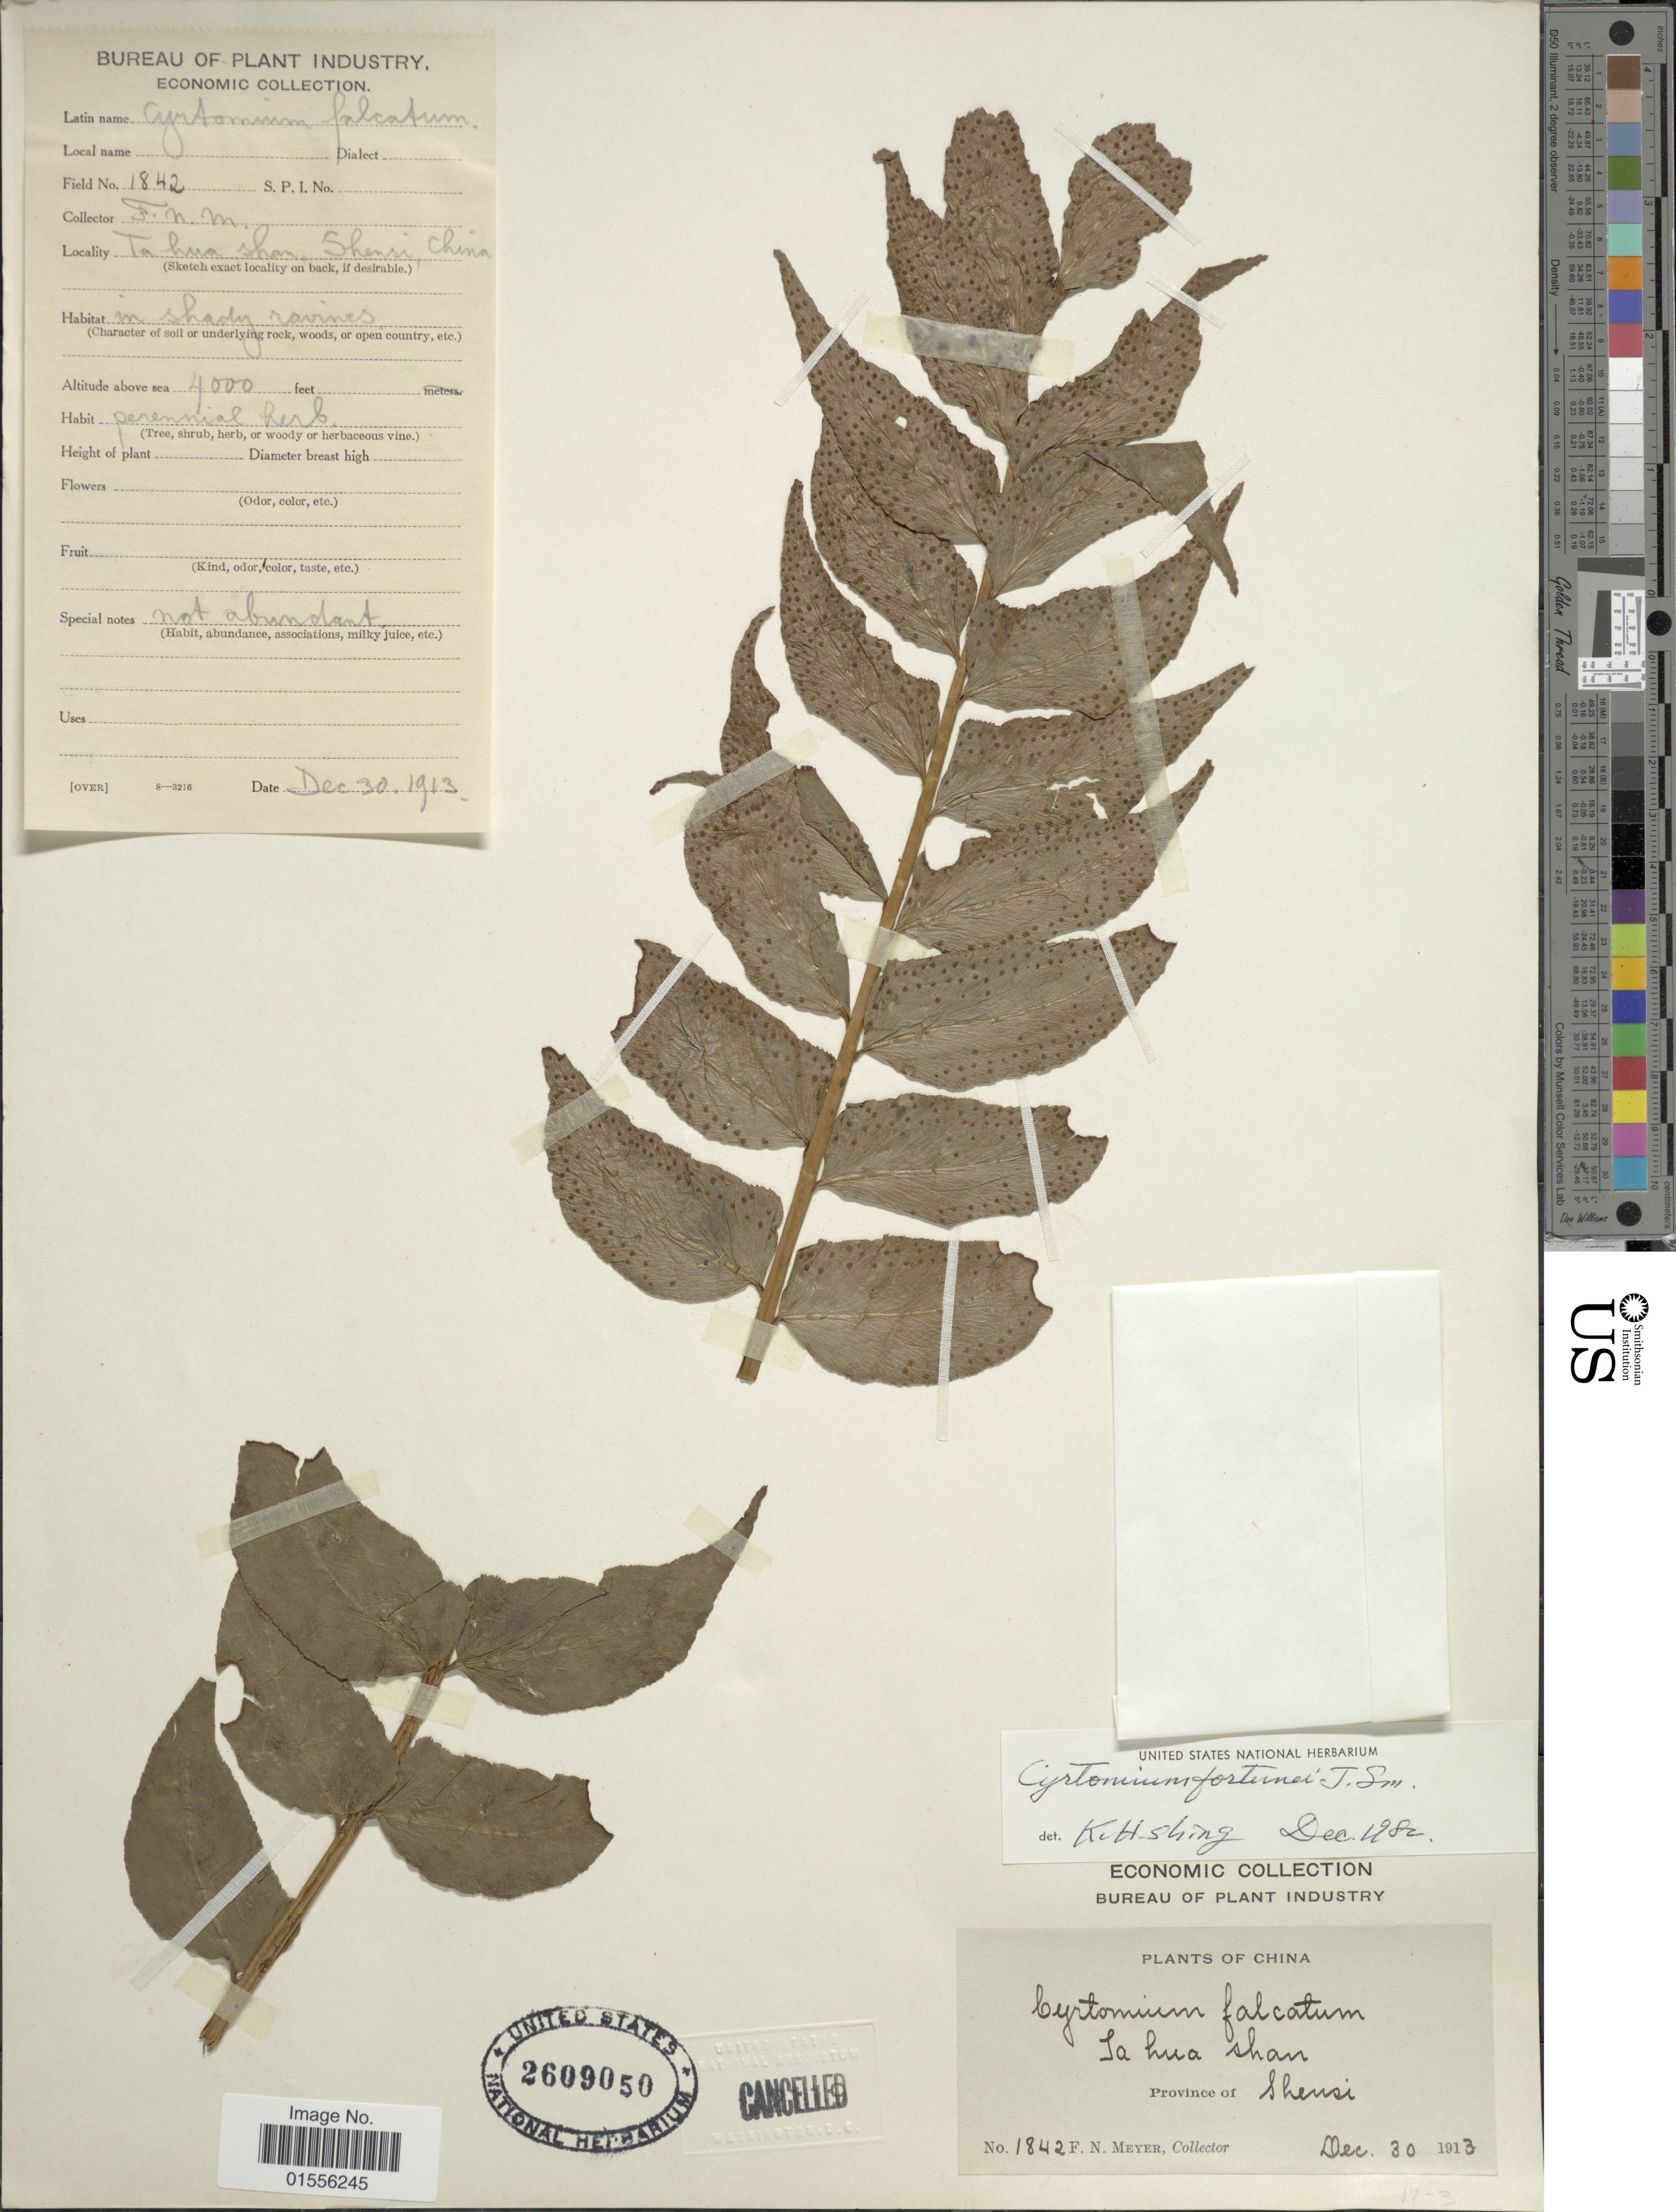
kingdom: Plantae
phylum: Tracheophyta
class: Polypodiopsida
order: Polypodiales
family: Dryopteridaceae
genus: Cyrtomium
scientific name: Cyrtomium fortunei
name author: J. Sm.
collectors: F. N. Meyer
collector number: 1842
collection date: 1913-12-30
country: China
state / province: Shaanxi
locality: La hua shan, Province of Shesi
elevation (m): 1219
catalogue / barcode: US 2609050